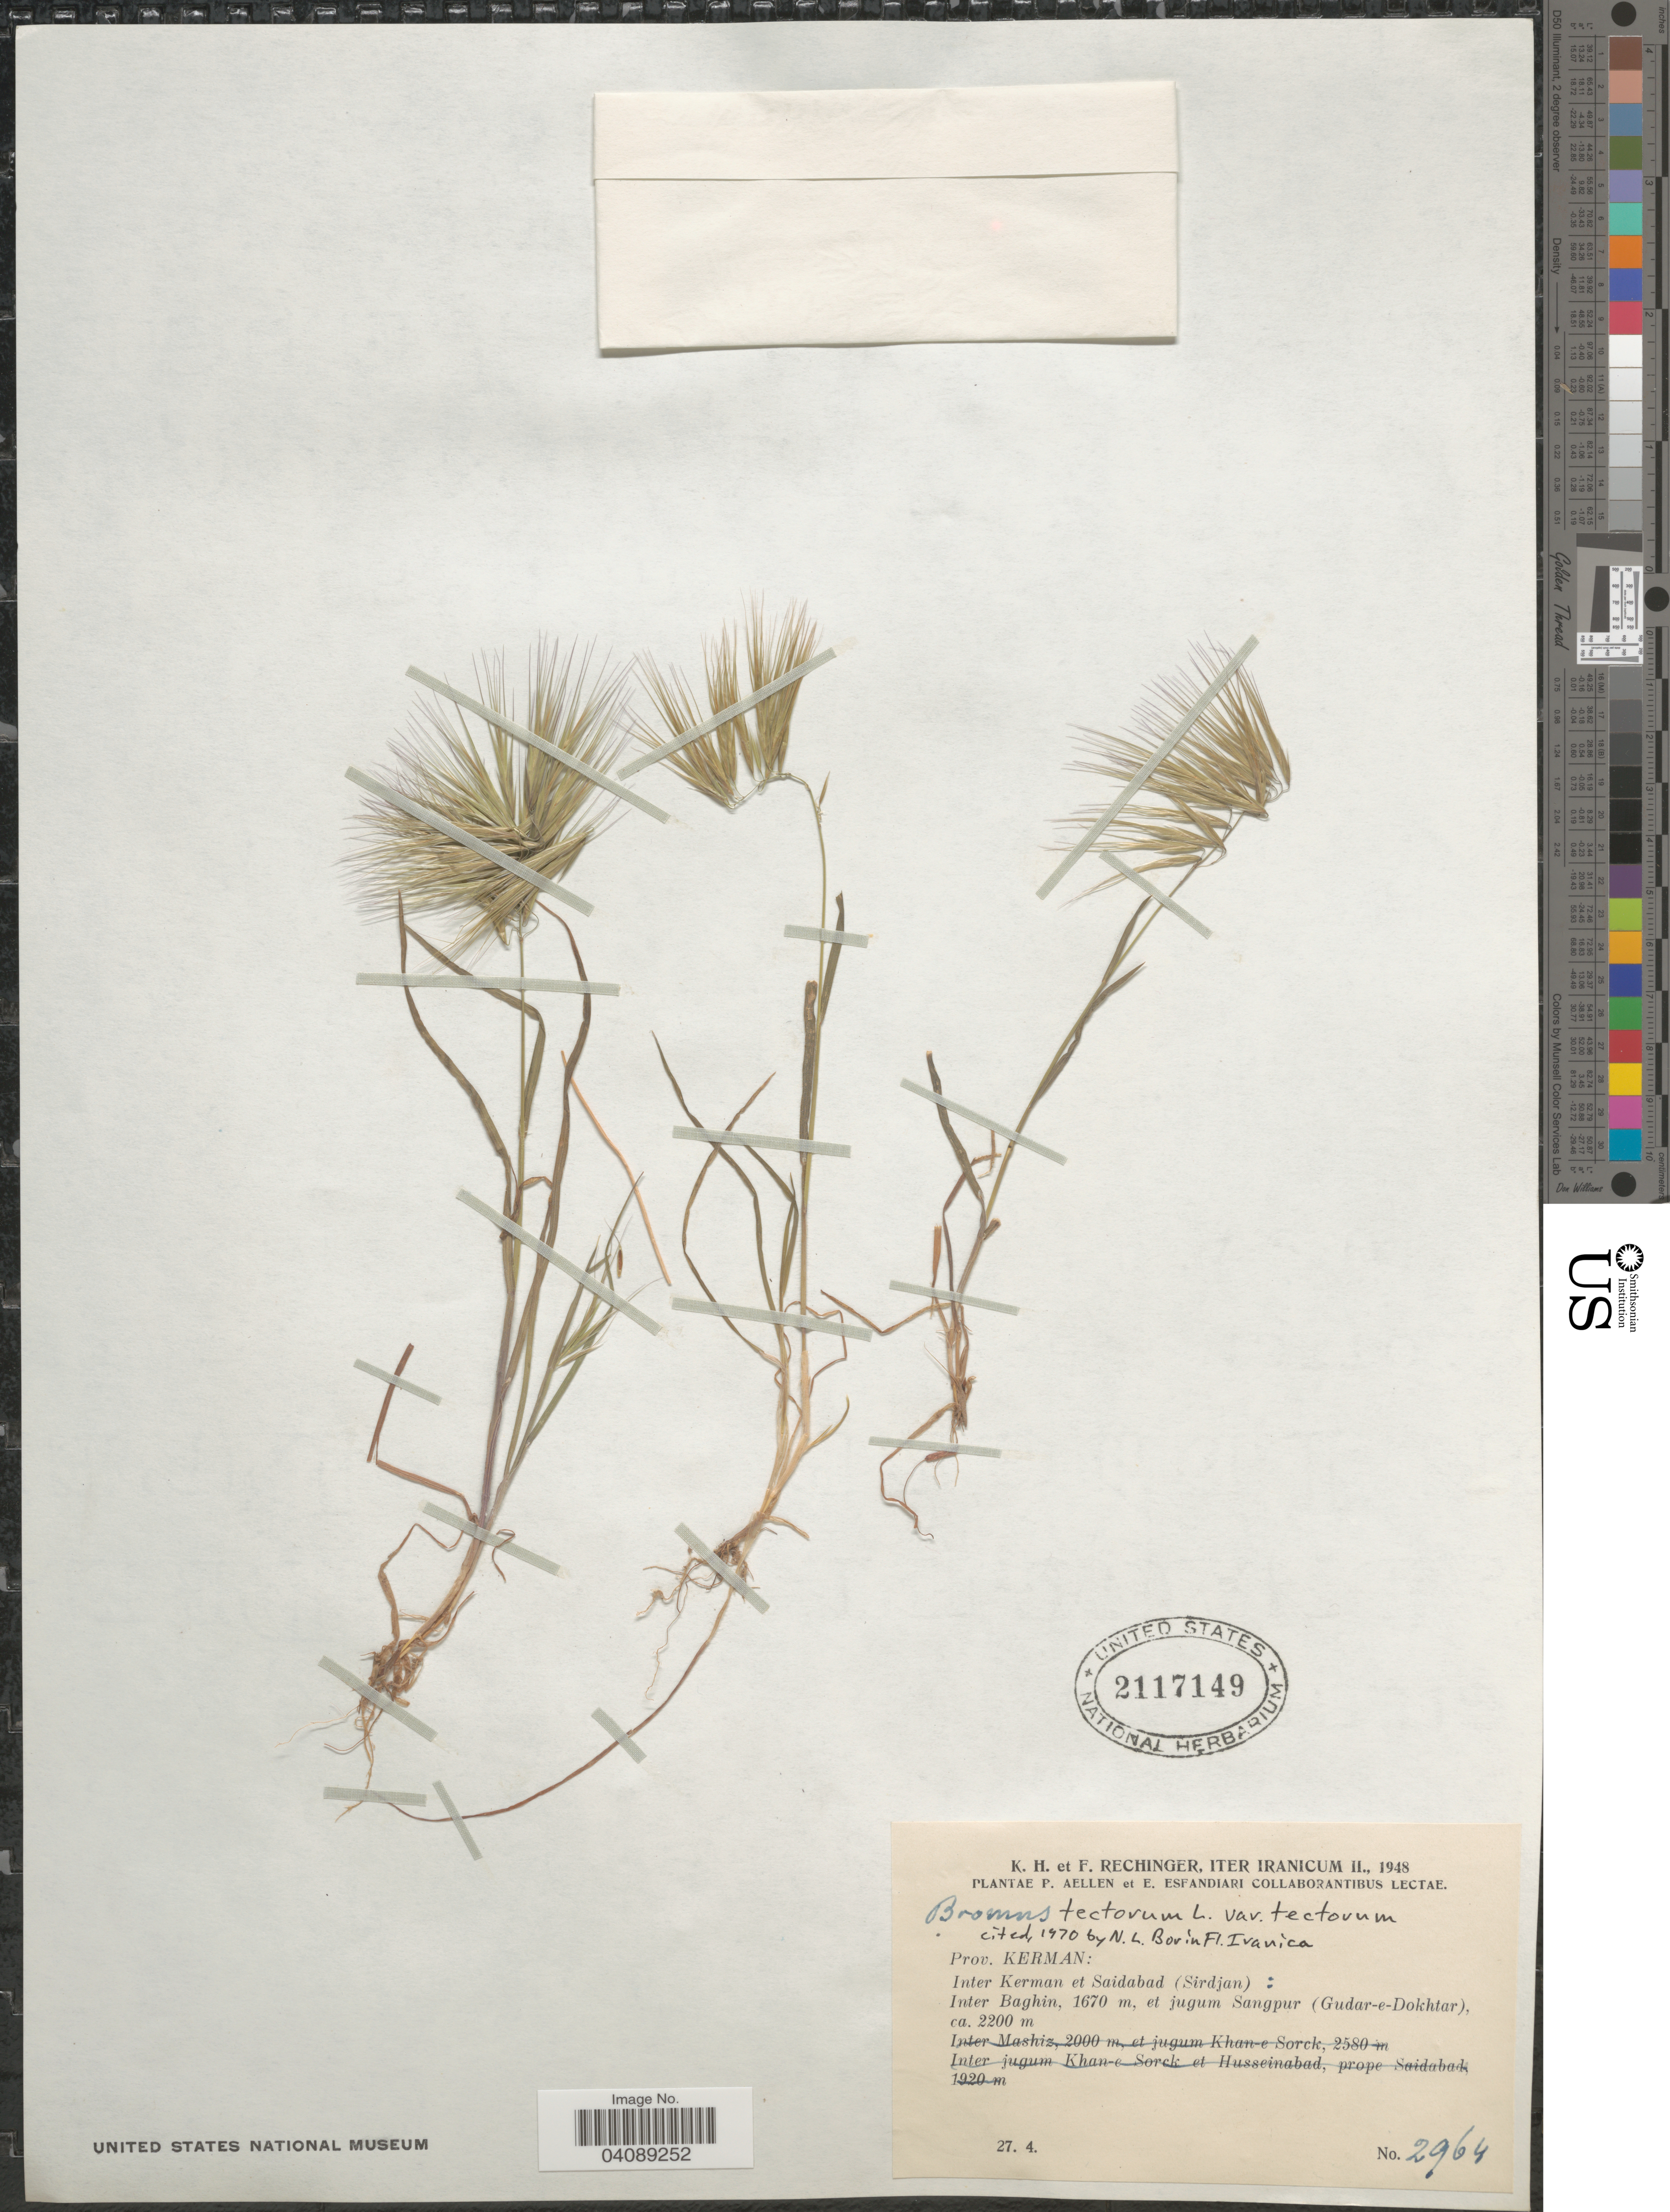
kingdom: Plantae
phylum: Tracheophyta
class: Liliopsida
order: Poales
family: Poaceae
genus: Bromus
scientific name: Bromus tectorum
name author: L.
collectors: K. H. Rechinger & F. Rechinger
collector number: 2964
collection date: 1948-04-27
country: Iran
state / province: Kerman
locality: Iter Iranicum II., 1948. Prov. Kerman: Inter Kerman et Saidabad (Sirdjan): Inter Baghin et jugum Sangpur (Gudar-e-Dokhtar).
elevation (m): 1670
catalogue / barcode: US 2117149